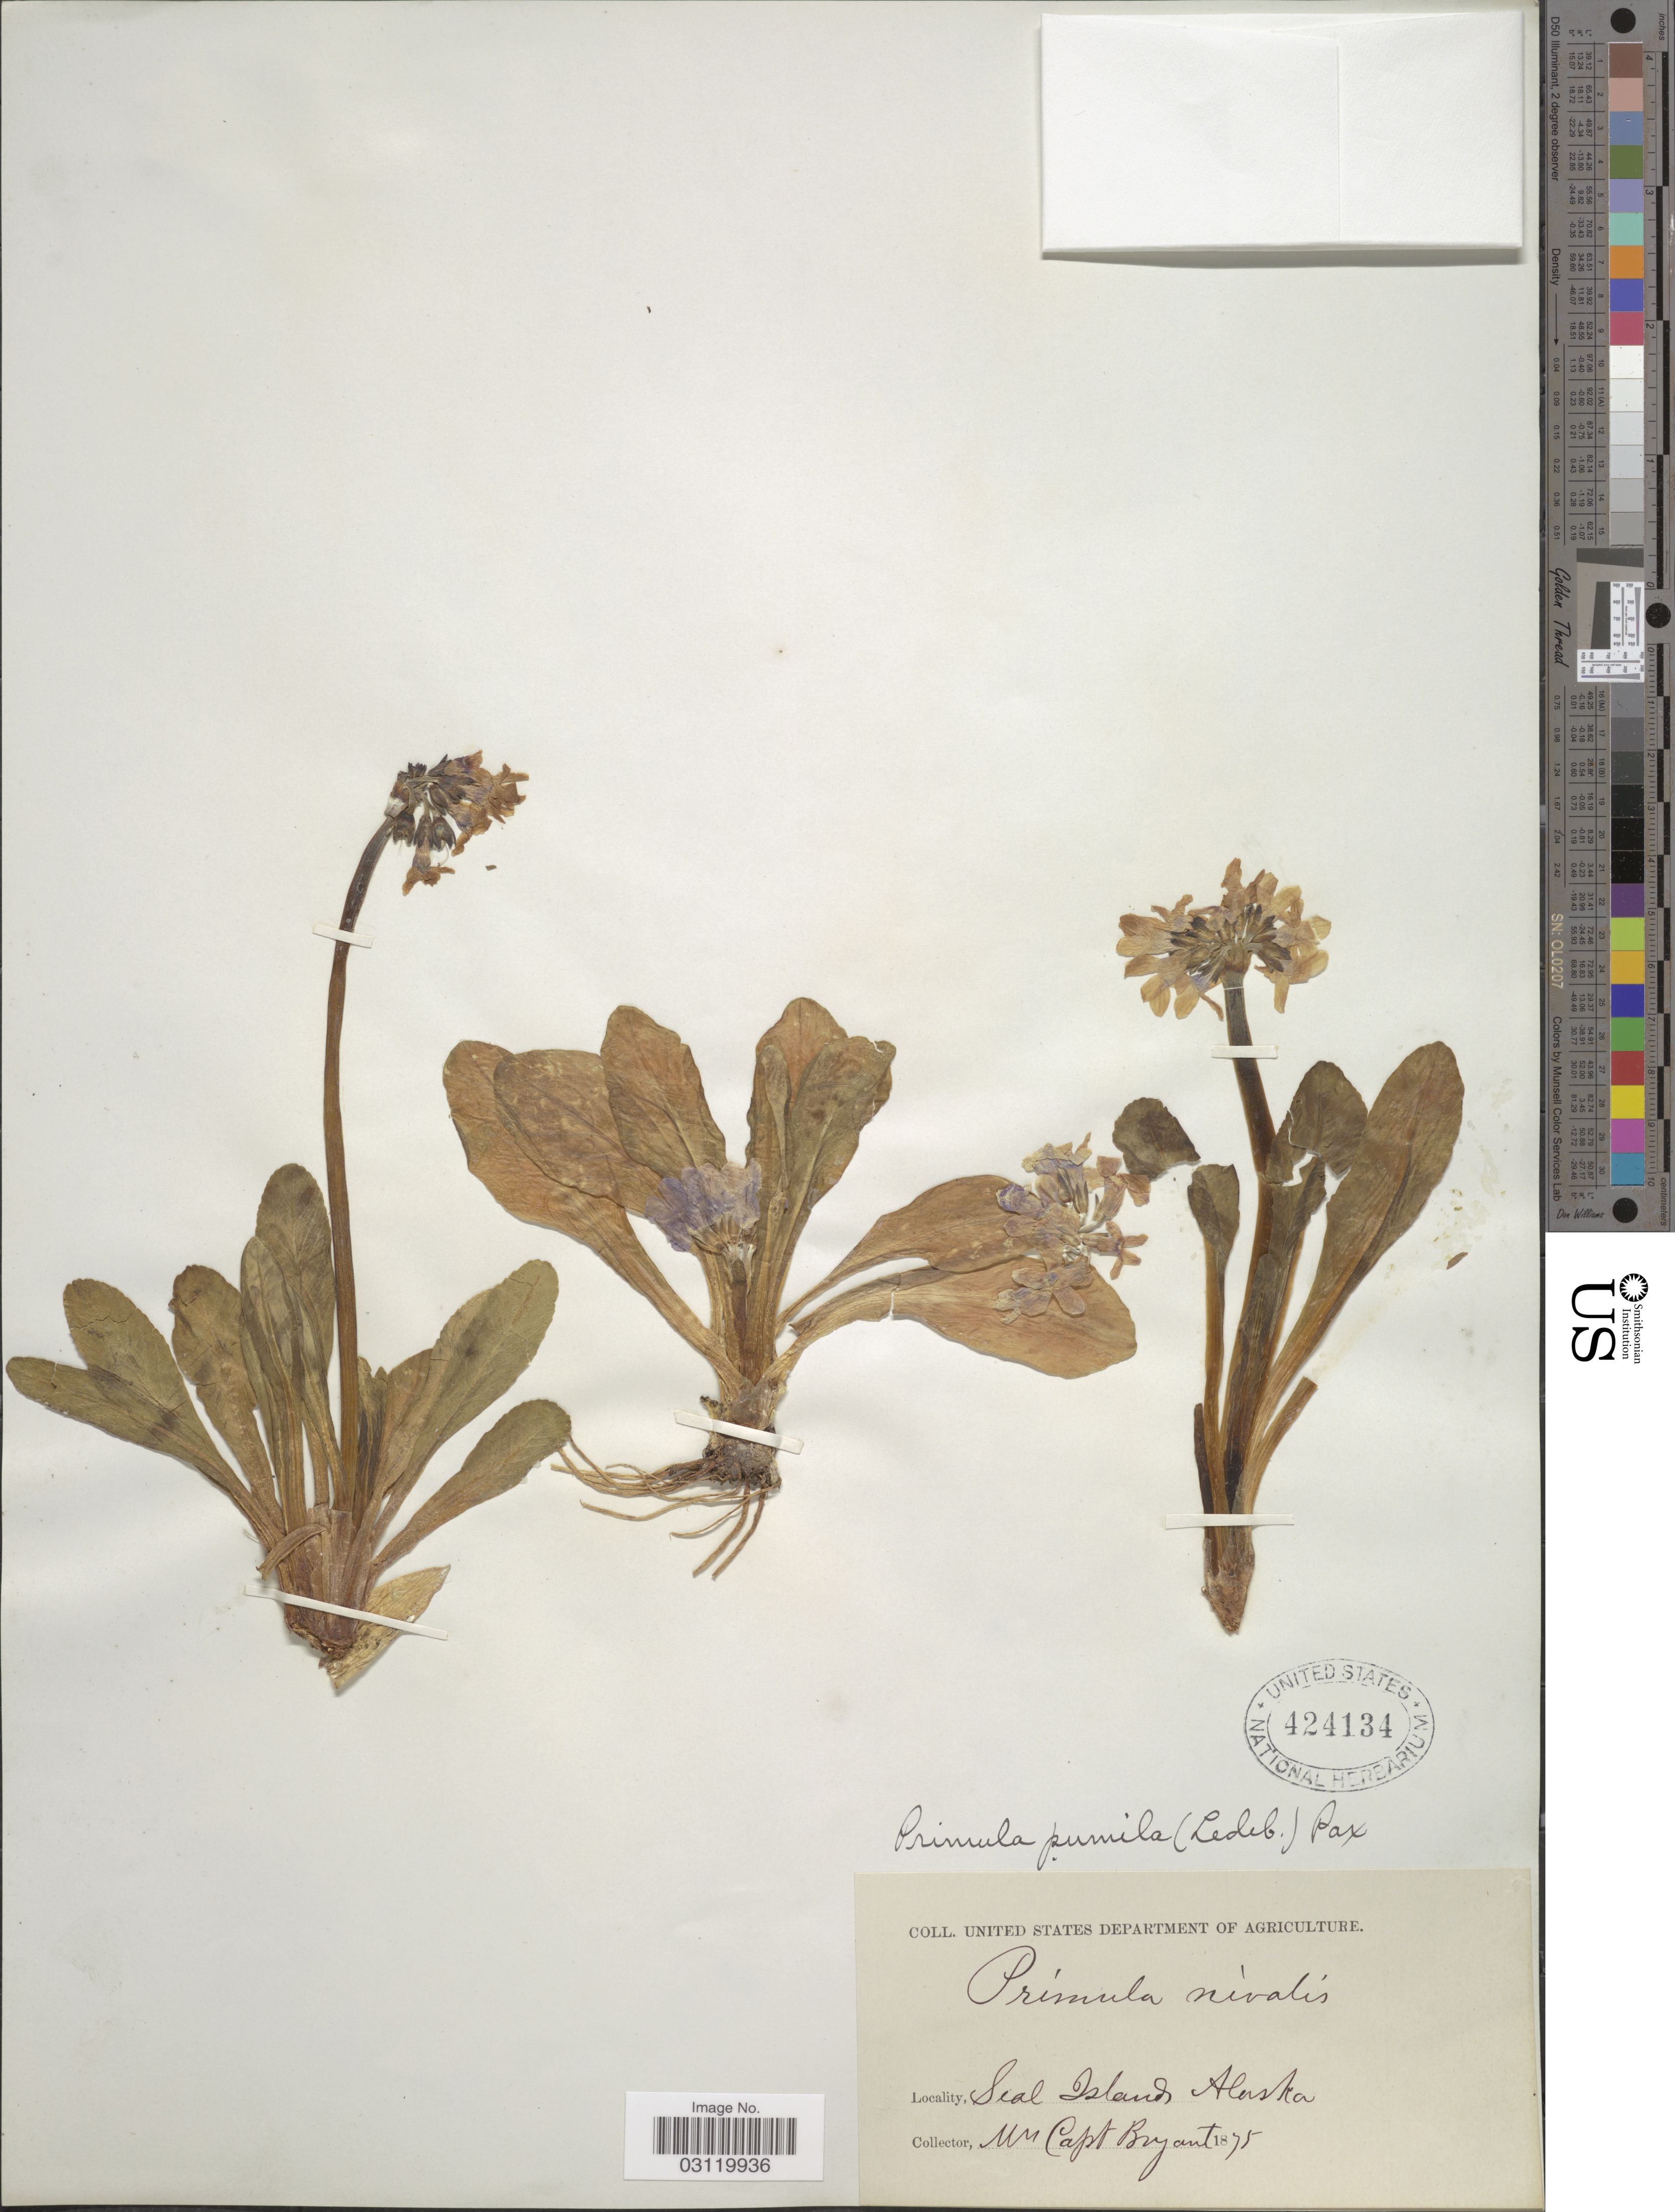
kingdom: Plantae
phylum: Tracheophyta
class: Magnoliopsida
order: Ericales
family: Primulaceae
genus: Primula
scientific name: Primula tschuktschorum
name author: Kjellm.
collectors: C. Bryant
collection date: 1875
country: United States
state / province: Alaska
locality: Seal Islands.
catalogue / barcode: US 424134